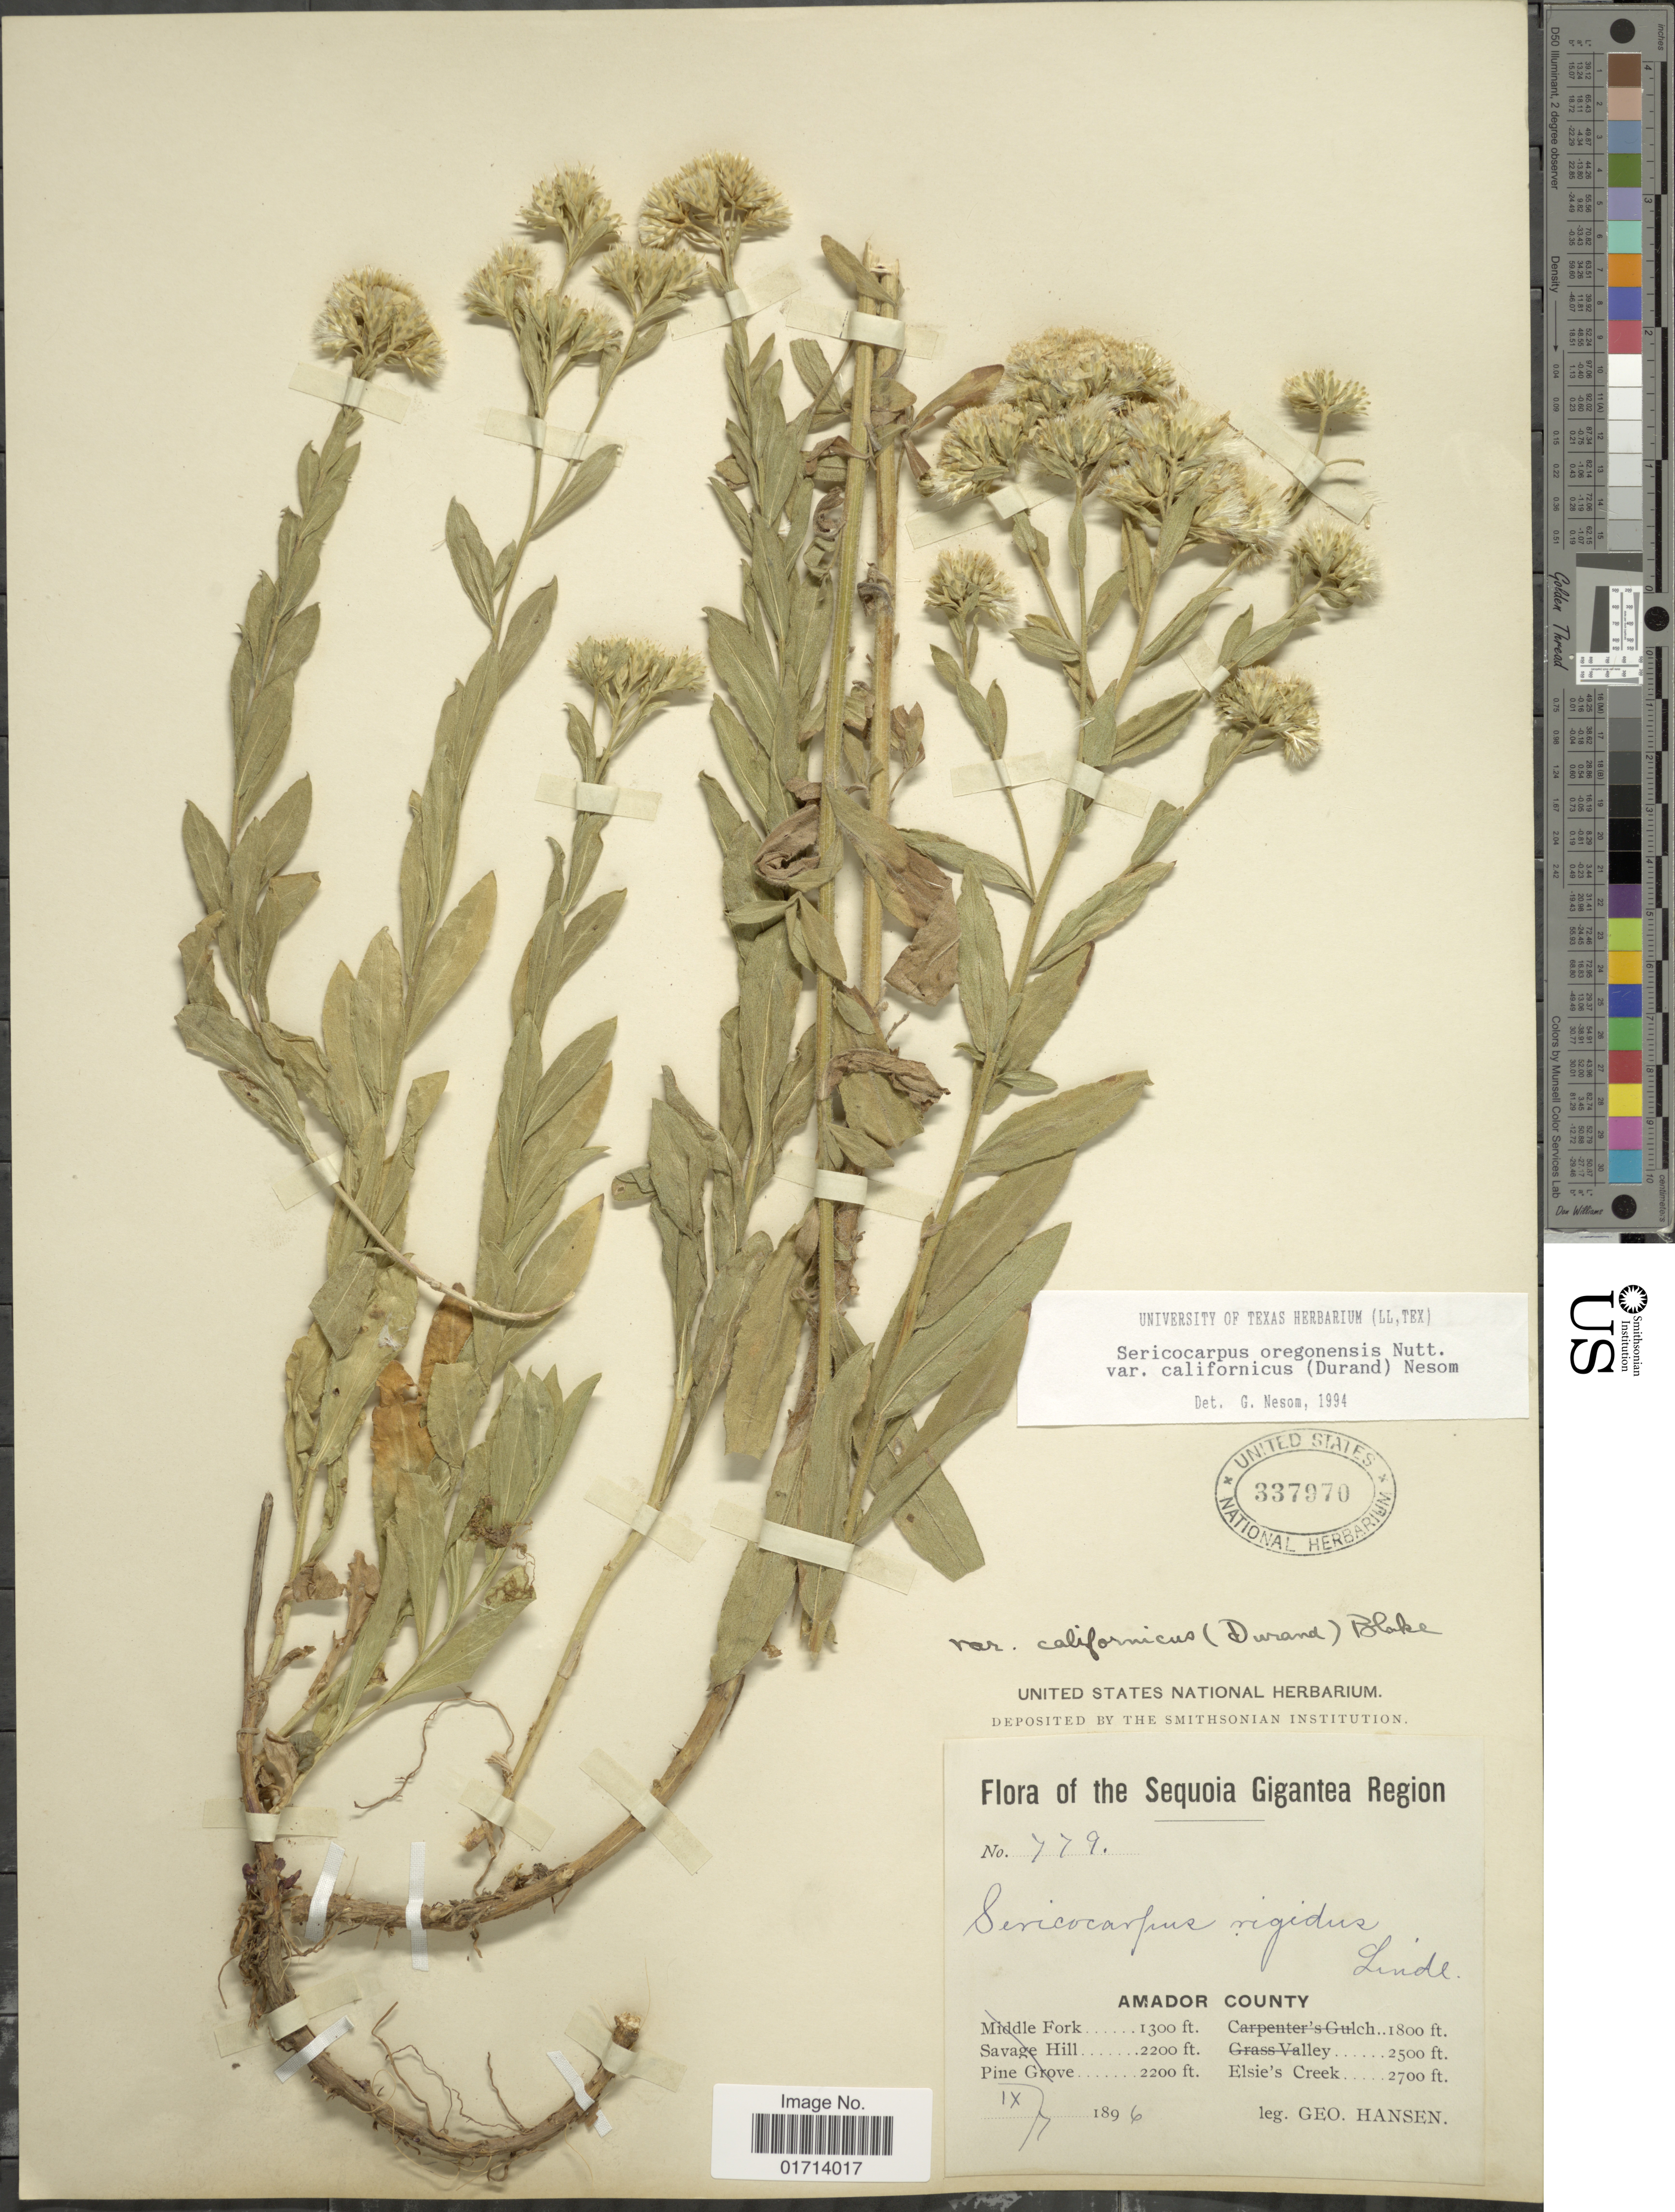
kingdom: Plantae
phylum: Tracheophyta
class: Magnoliopsida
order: Asterales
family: Asteraceae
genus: Sericocarpus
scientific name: Sericocarpus oregonensis var. californicus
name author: (Durand) G.L. Nesom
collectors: G. Hansen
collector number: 779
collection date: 1896-09-07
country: United States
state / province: California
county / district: Amador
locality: Sequoia Gigantea Region, Amador County, Elsie's Creek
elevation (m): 823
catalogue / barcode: US 337970